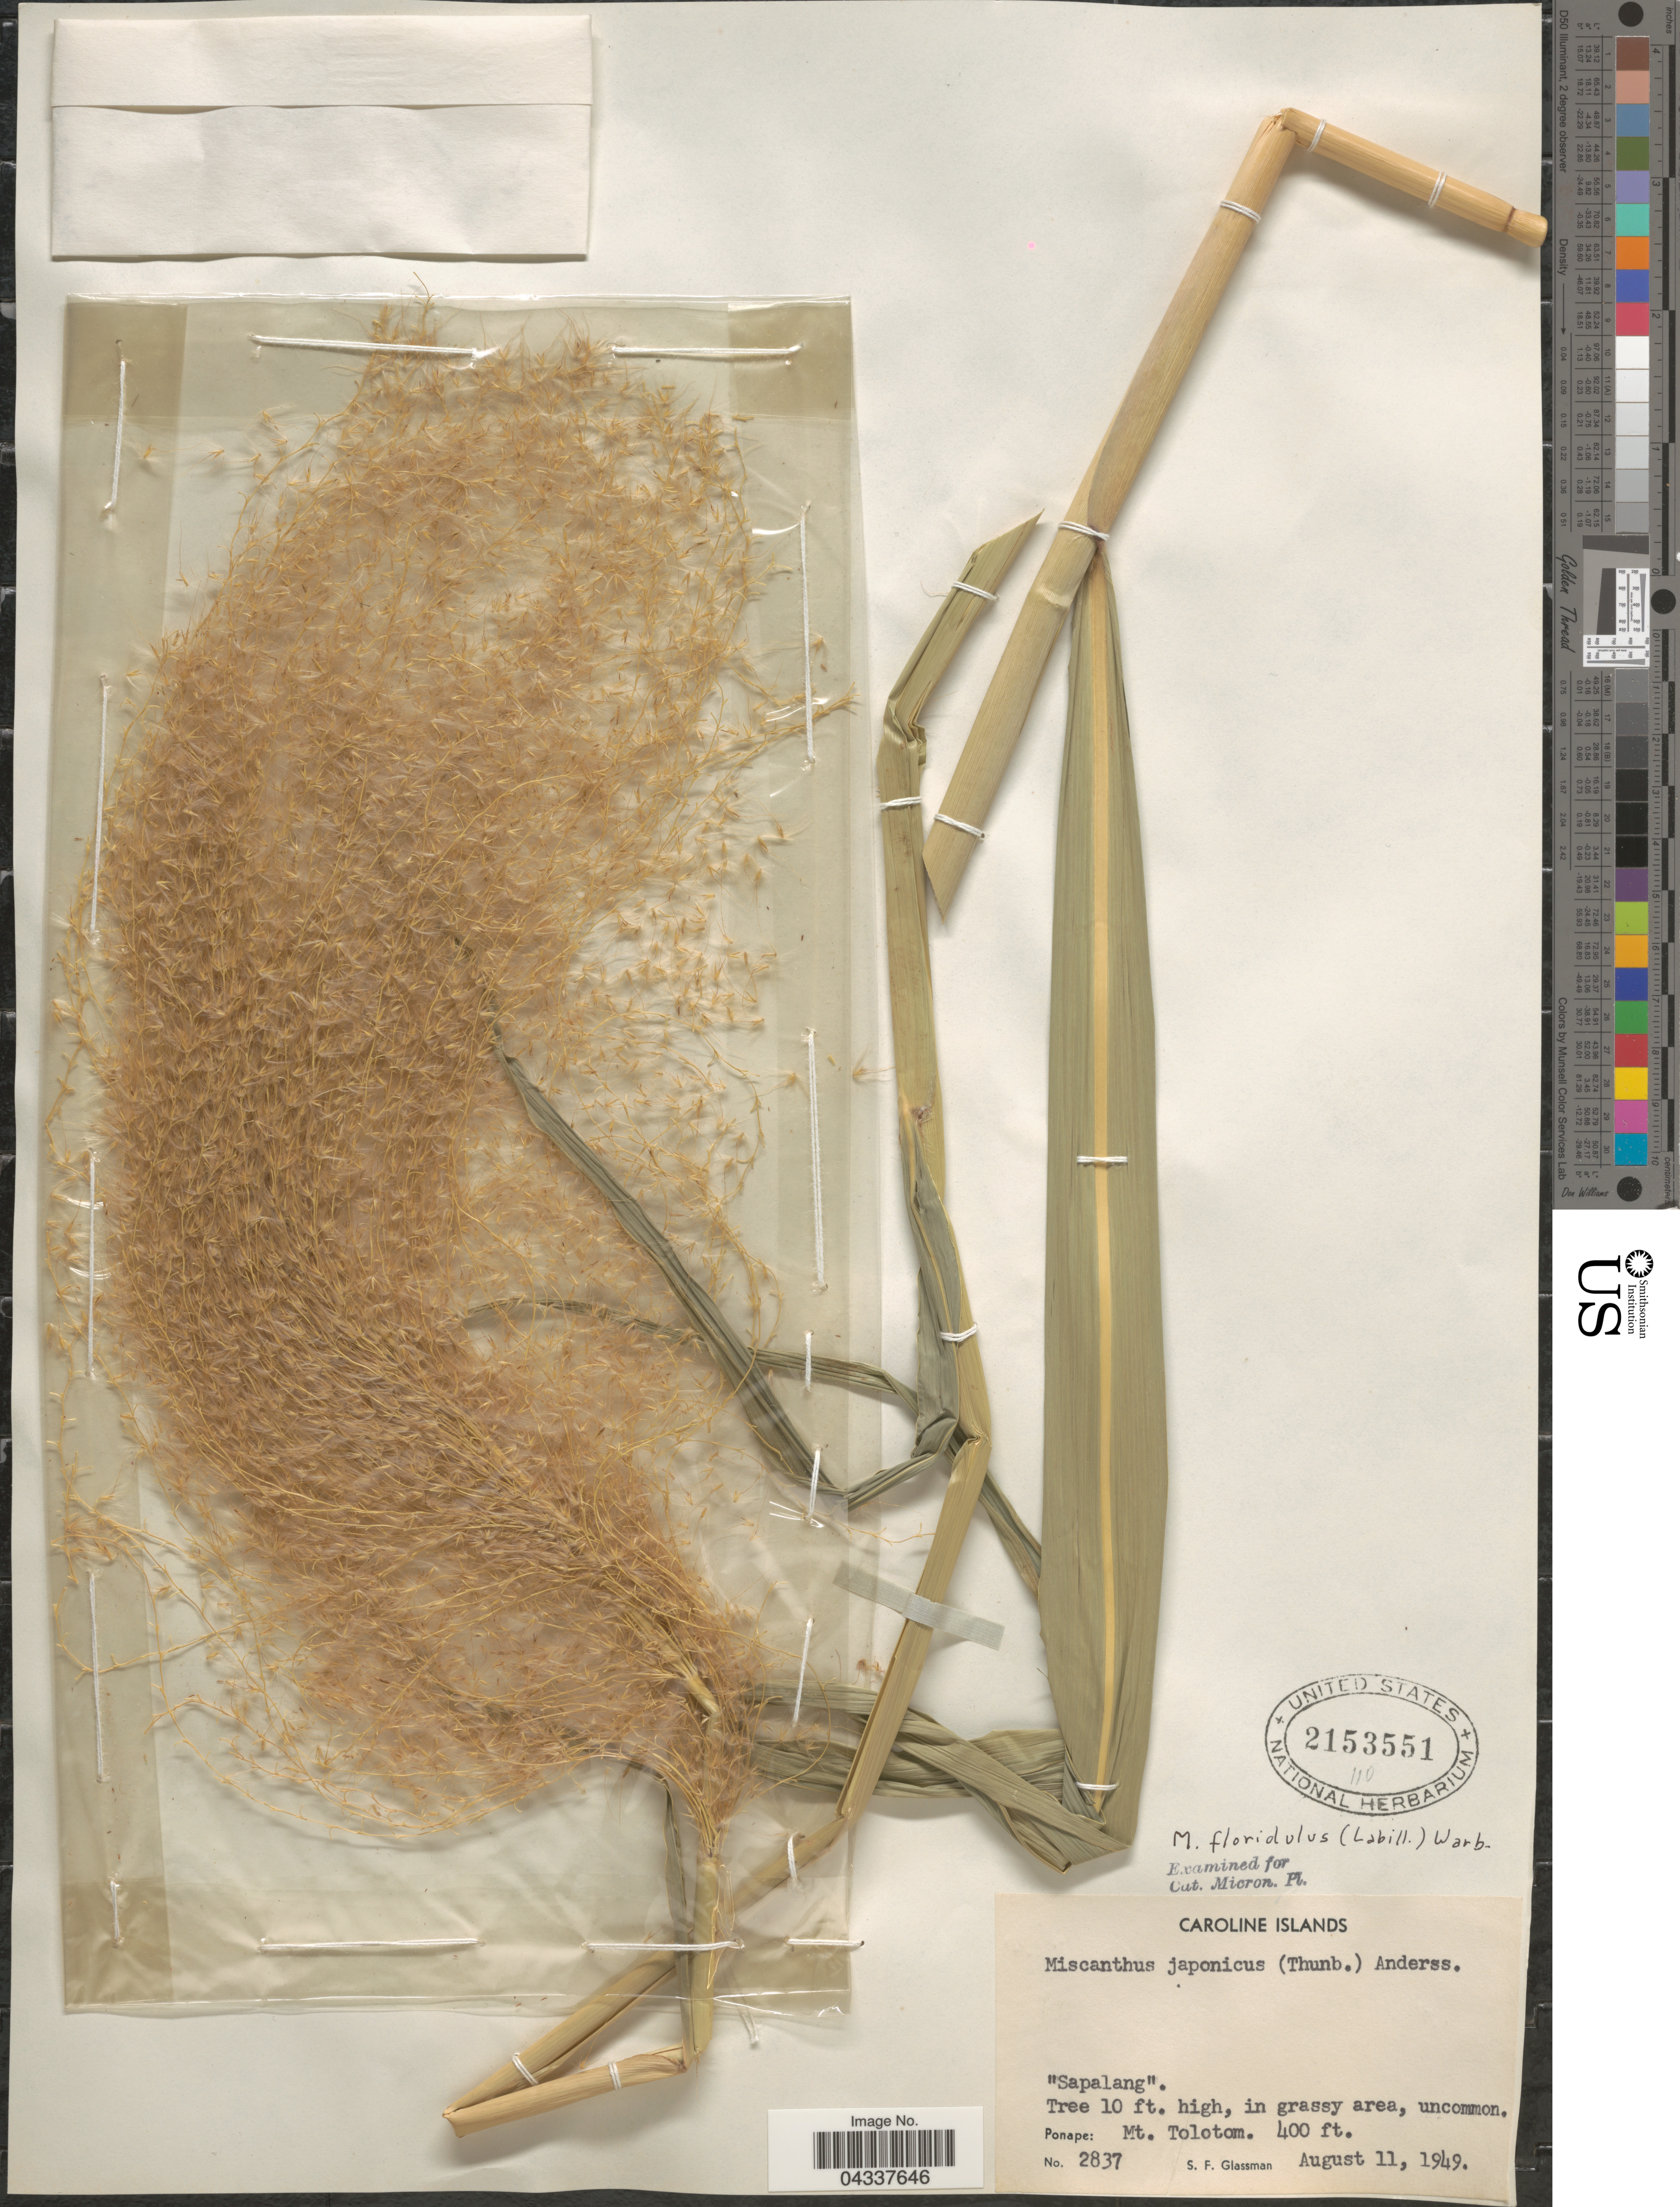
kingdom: Plantae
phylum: Tracheophyta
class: Liliopsida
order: Poales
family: Poaceae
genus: Miscanthus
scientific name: Miscanthus floridulus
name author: (Labill.) Warb.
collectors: S. F. Glassman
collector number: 2837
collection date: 1949-08-11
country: Micronesia, Federated States of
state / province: Pohnpei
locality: Caroline Islands. Ponape: Mt. Tolotom.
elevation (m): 122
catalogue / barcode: US 2153551